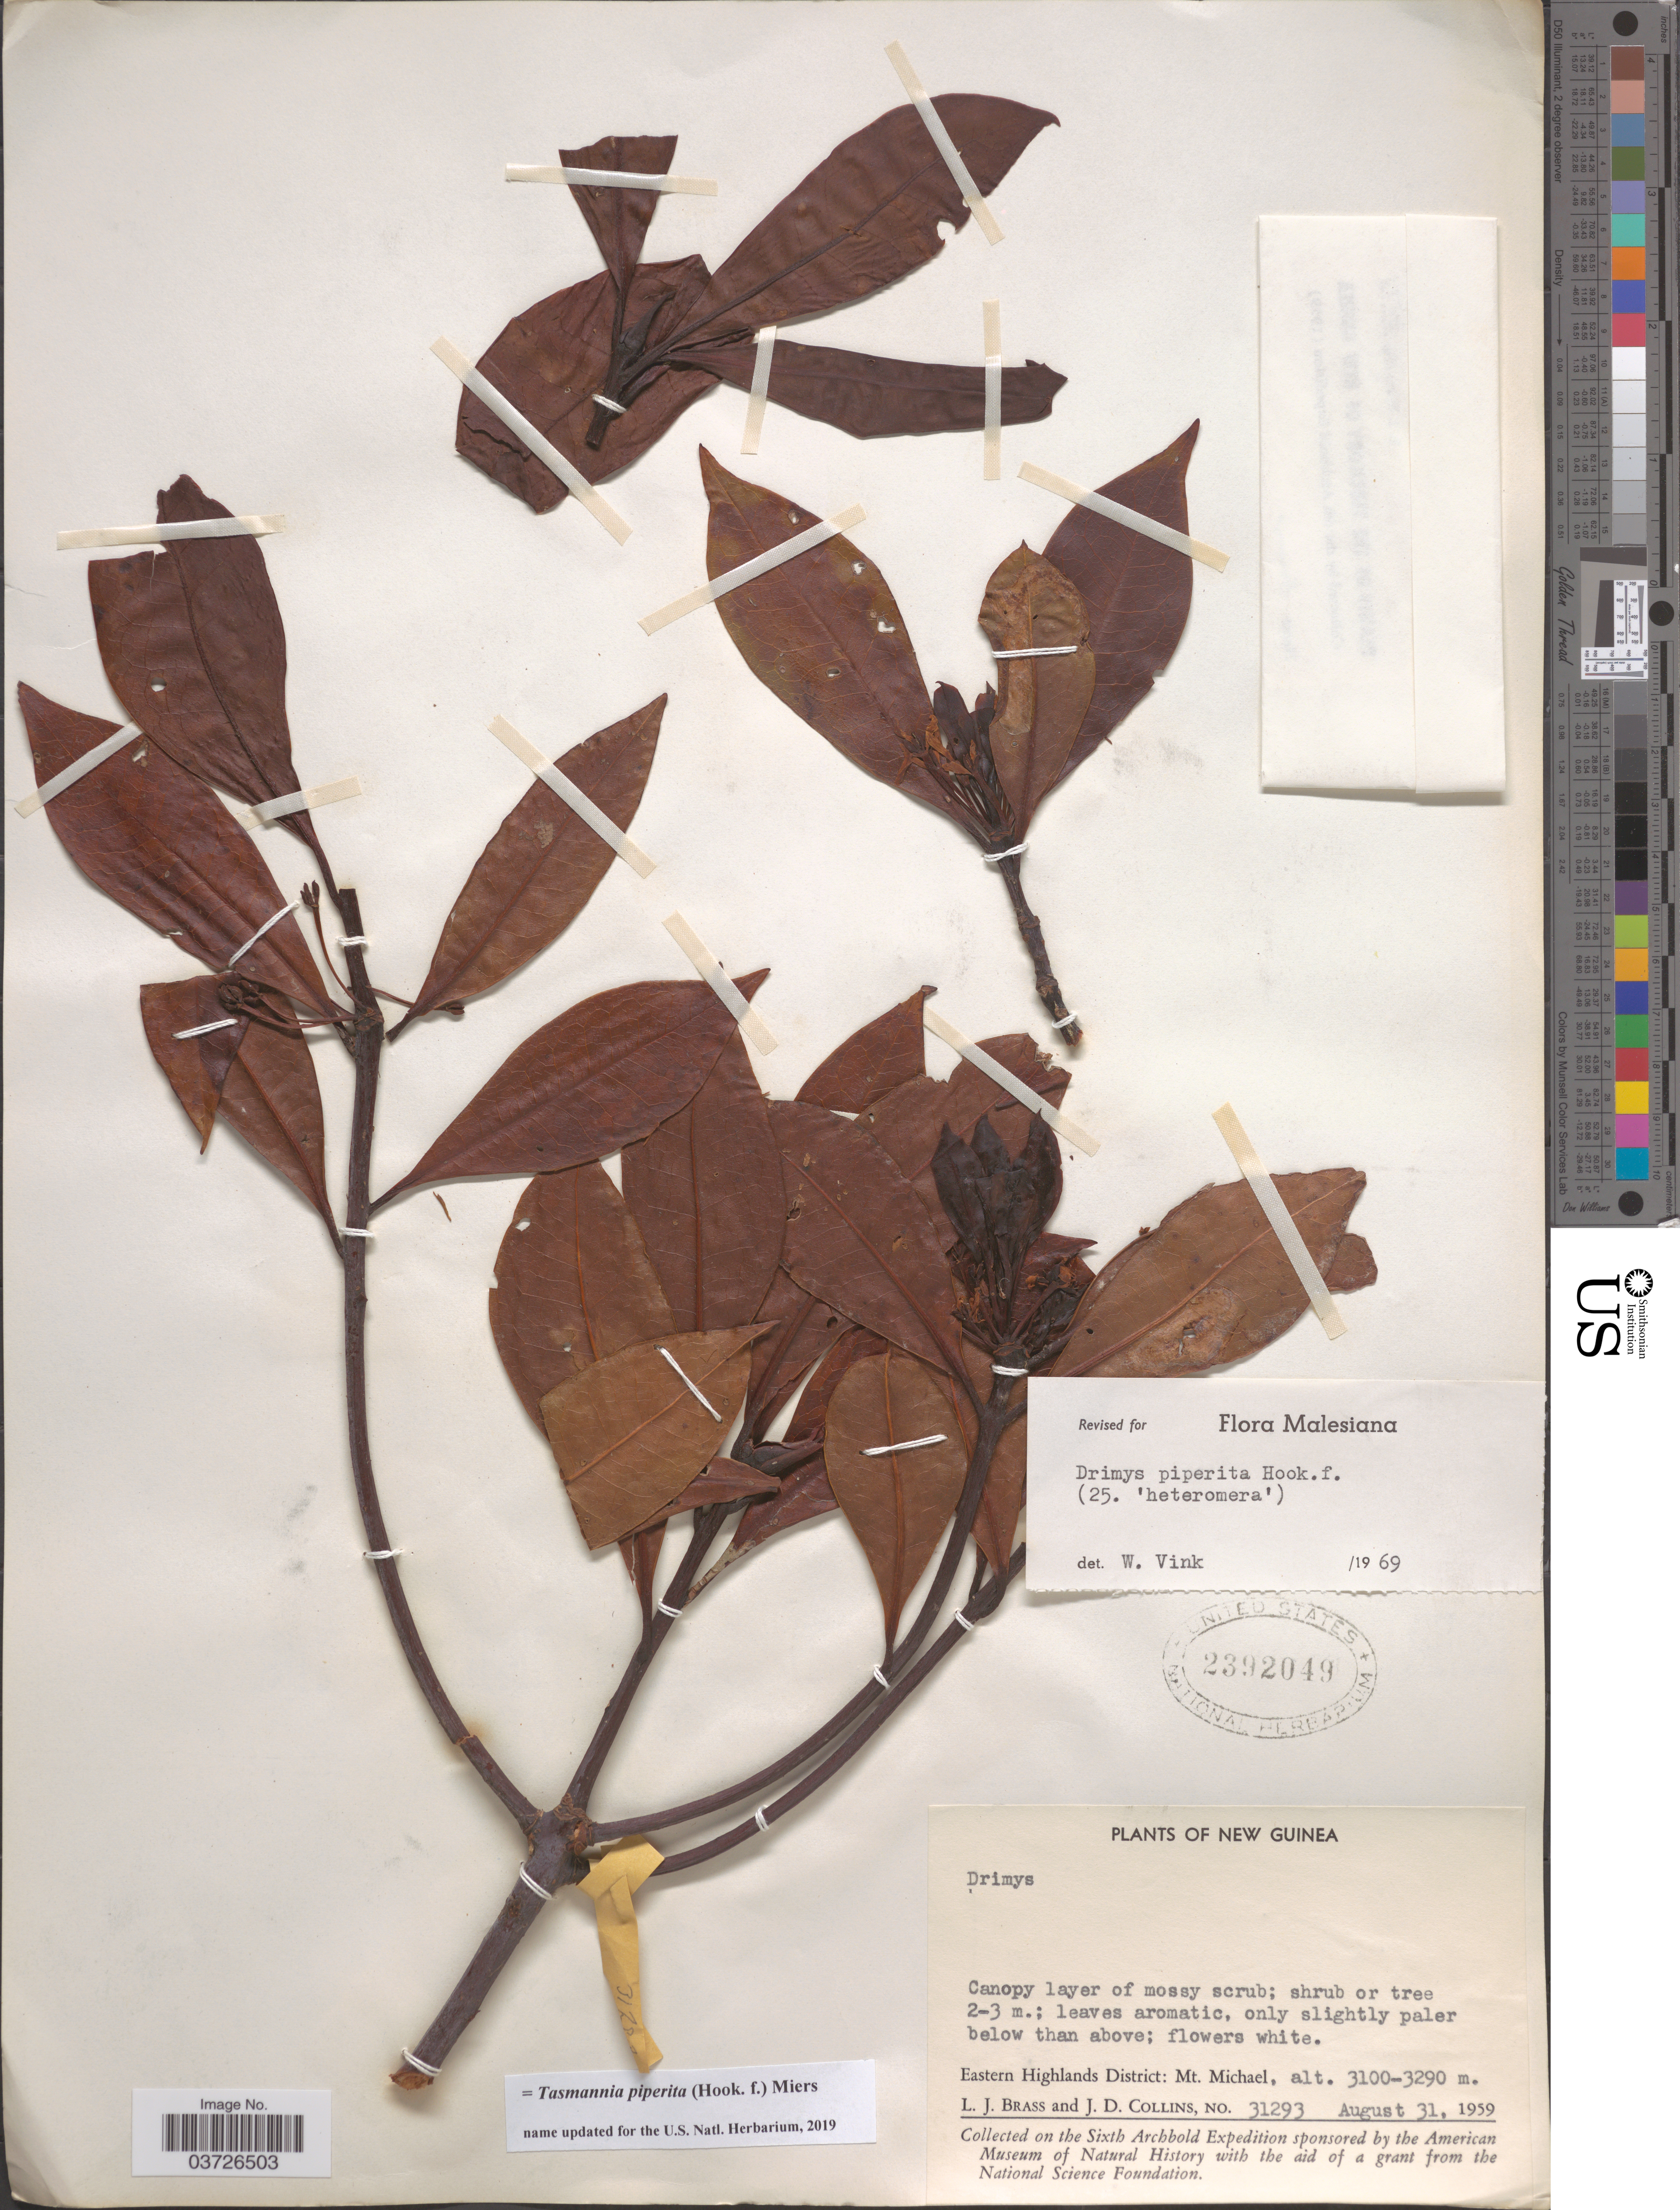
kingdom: Plantae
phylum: Tracheophyta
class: Magnoliopsida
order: Canellales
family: Winteraceae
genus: Tasmannia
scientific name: Tasmannia piperita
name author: (Hook. f.) Miers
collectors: L. J. Brass & J. Collins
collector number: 31293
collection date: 1959-08-31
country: Papua New Guinea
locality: New Guinea. Eastern Highlands District: Mt. Michael.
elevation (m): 3100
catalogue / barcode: US 2392049